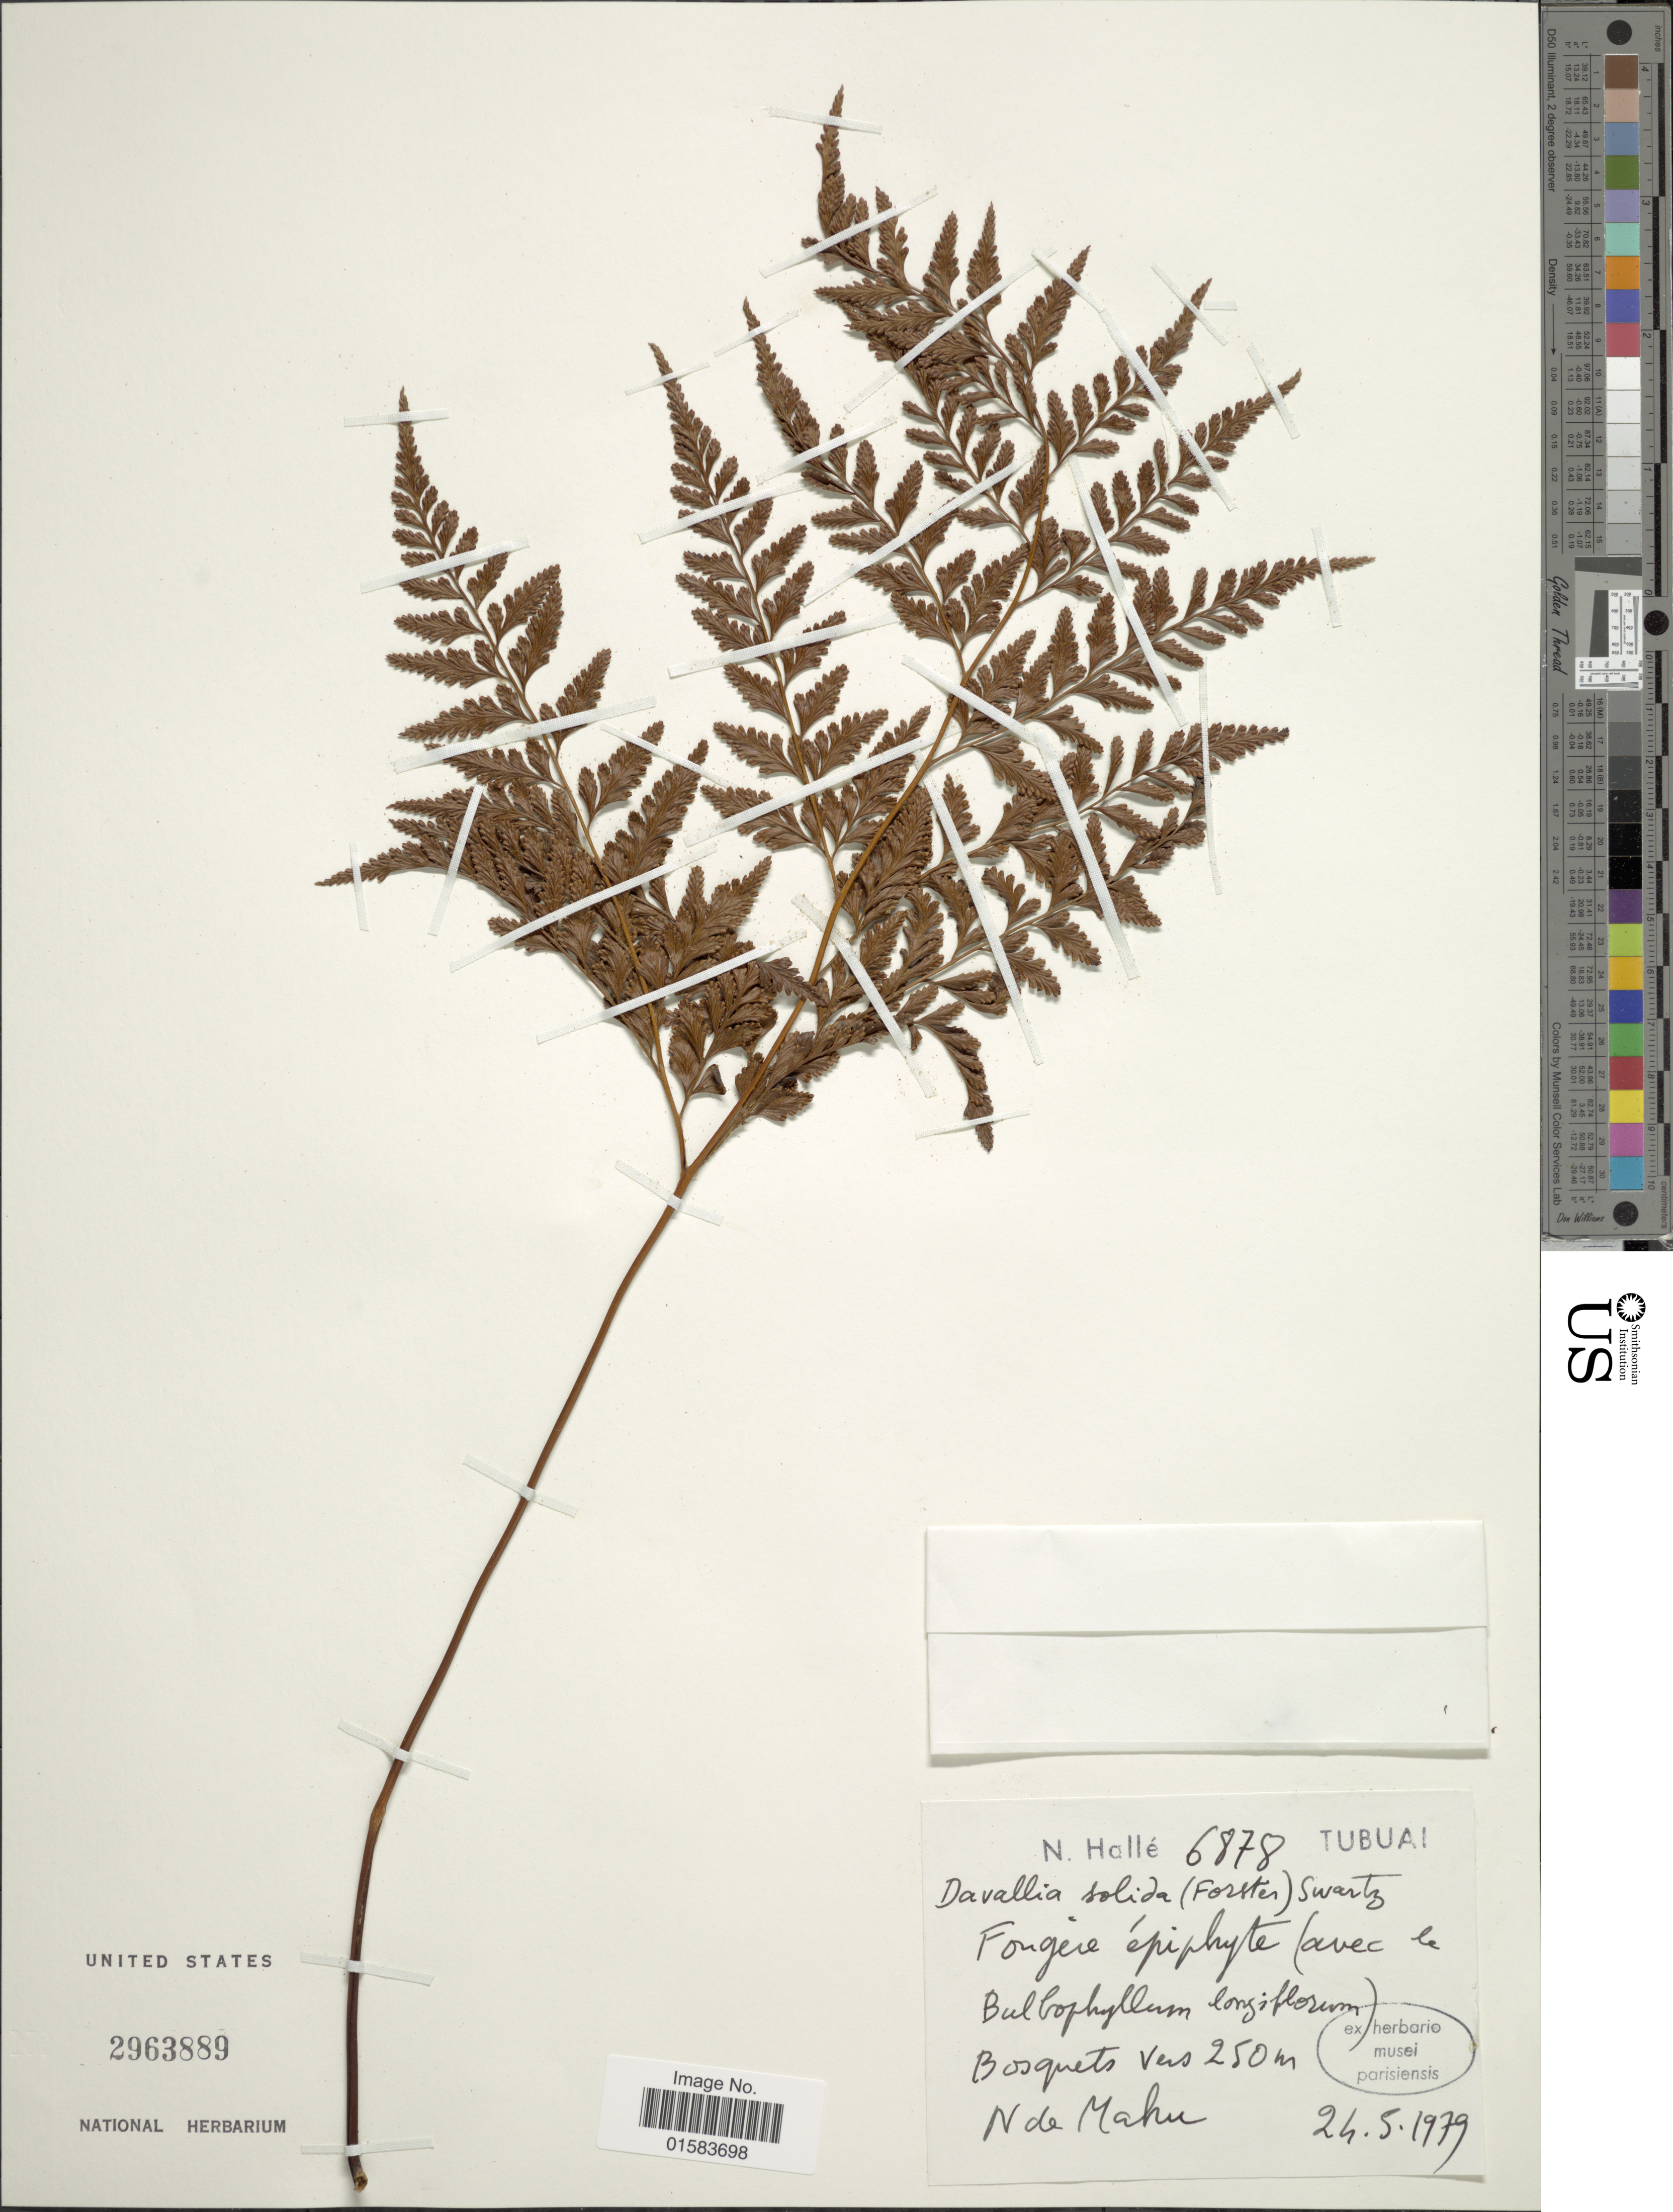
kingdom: Plantae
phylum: Tracheophyta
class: Polypodiopsida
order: Polypodiales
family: Davalliaceae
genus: Davallia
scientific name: Davallia solida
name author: (G. Forst.) Sw.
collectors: N. Hallé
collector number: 6878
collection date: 1979-05-24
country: French Polynesia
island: Tubuai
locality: Tubuai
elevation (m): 250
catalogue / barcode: US 2963889